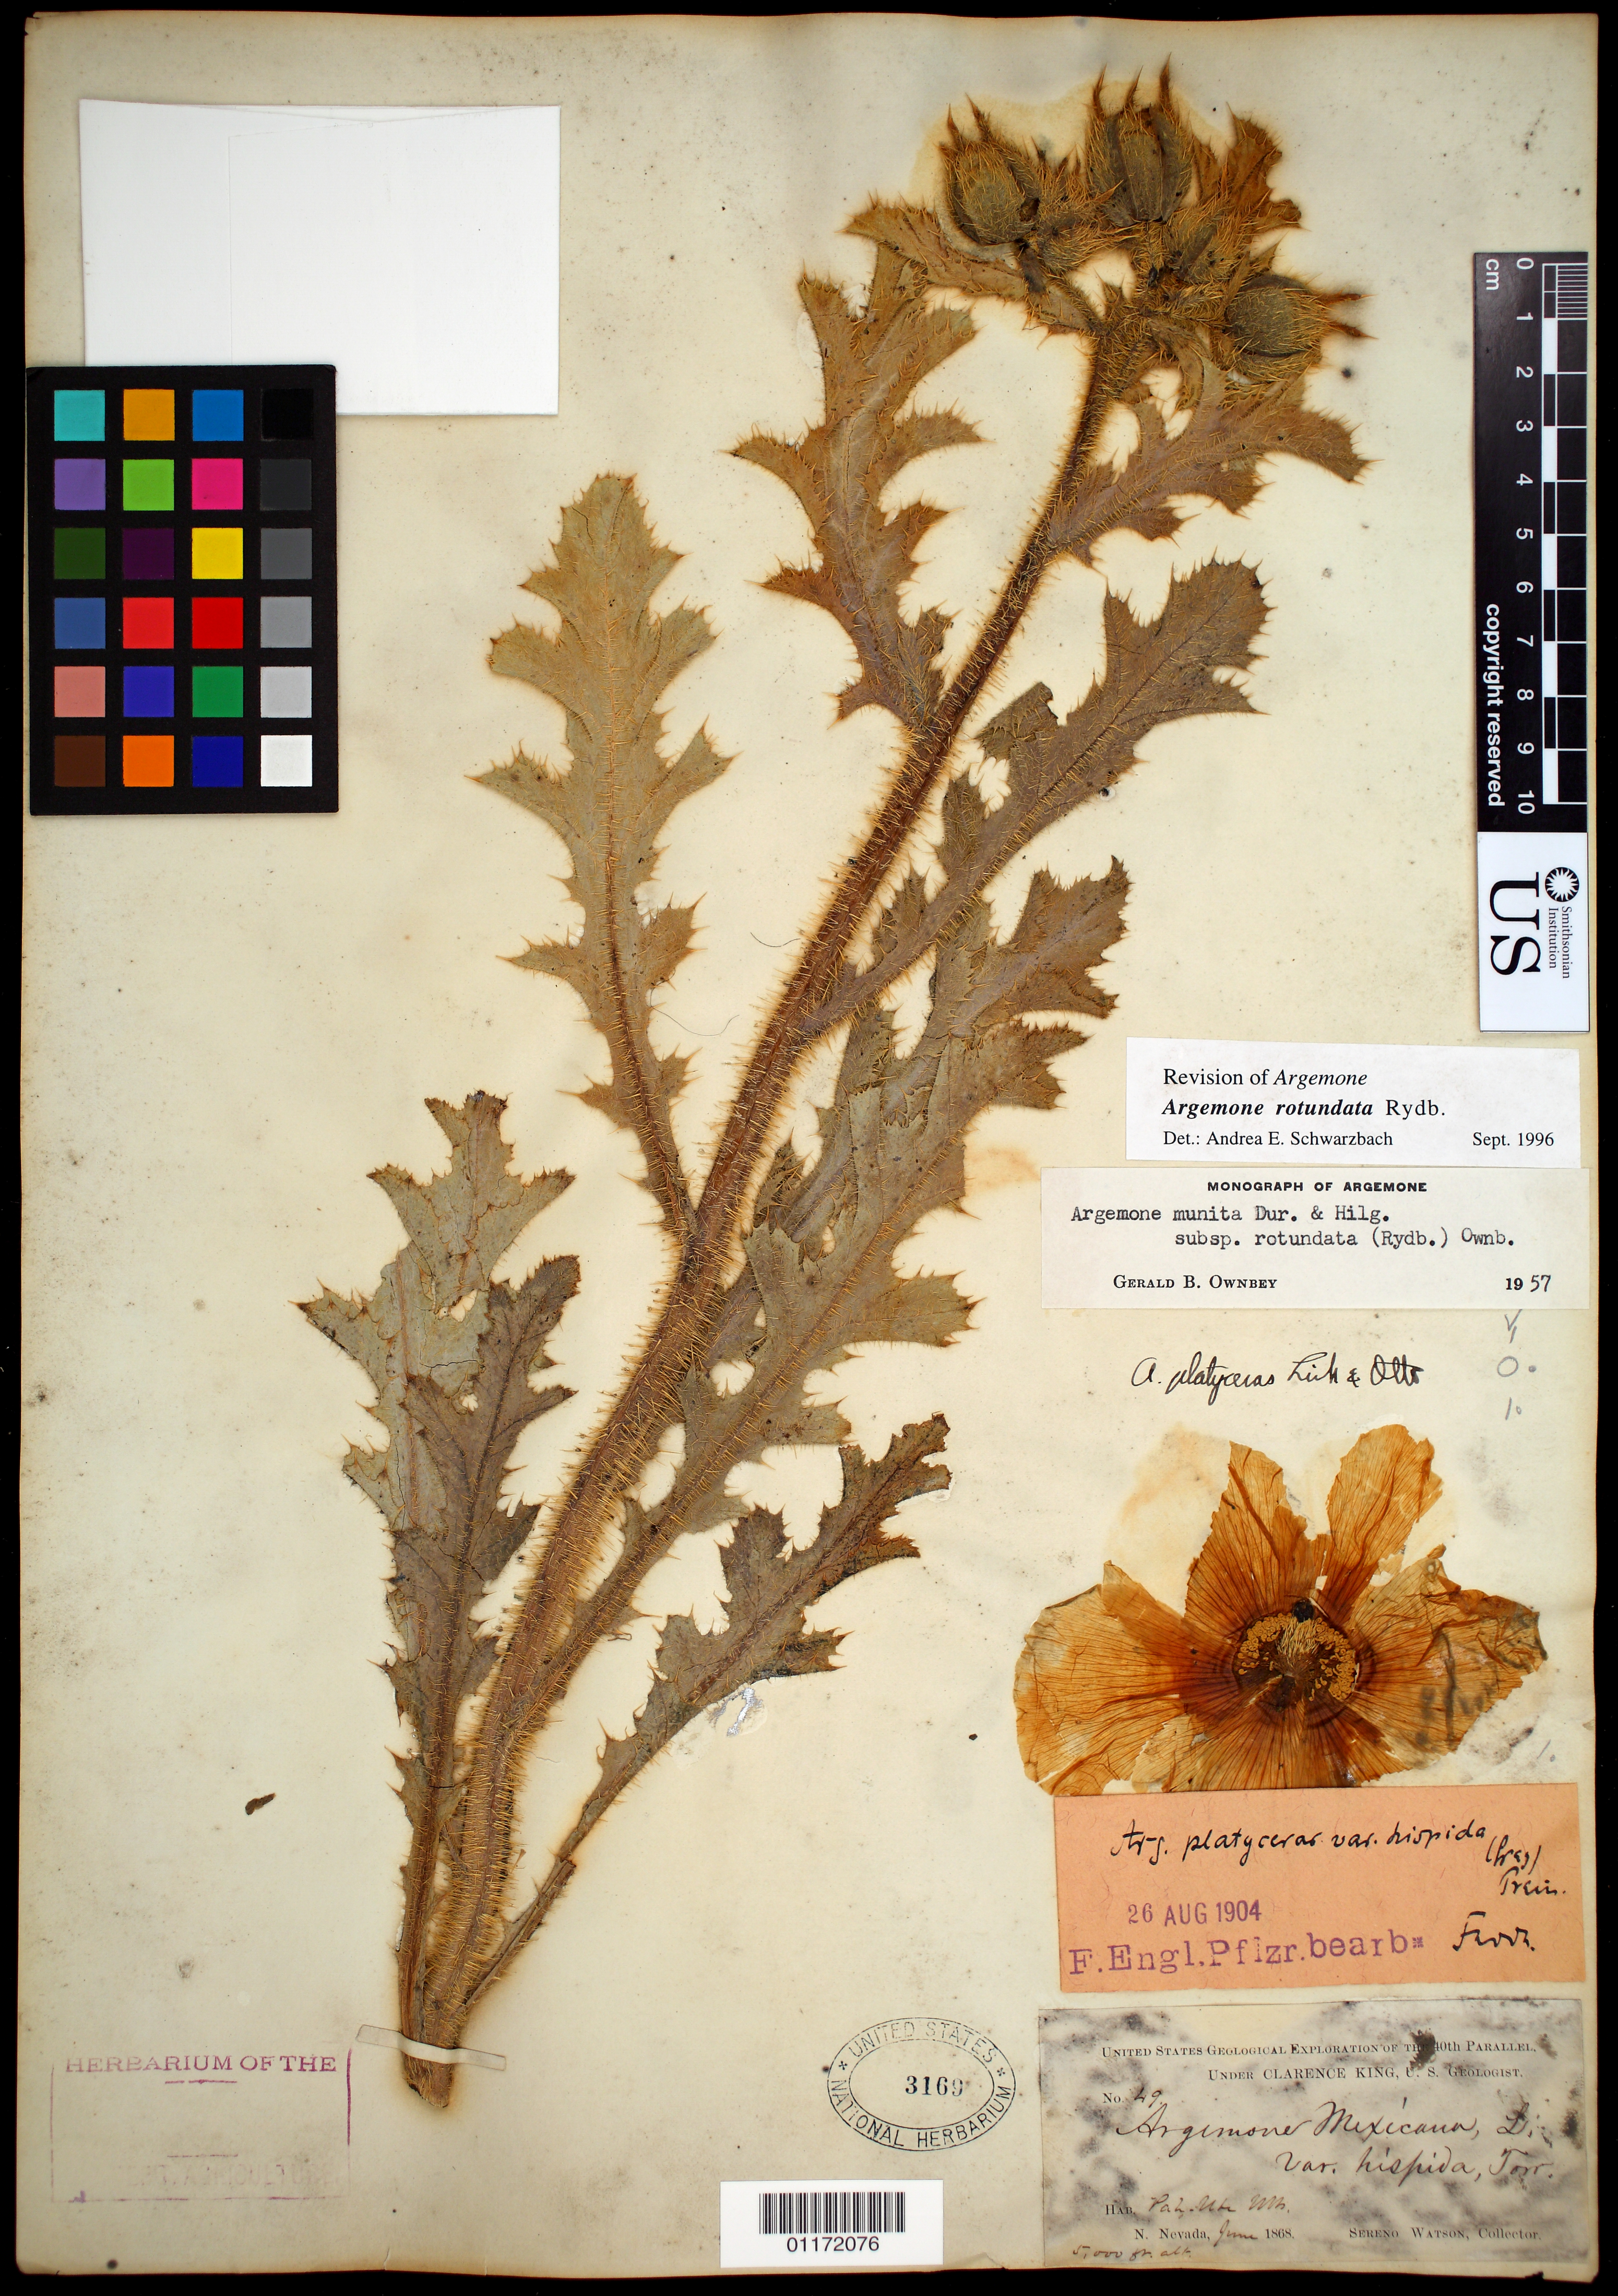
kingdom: Plantae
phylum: Tracheophyta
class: Magnoliopsida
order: Ranunculales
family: Papaveraceae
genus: Argemone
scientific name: Argemone rotundata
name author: Rydb.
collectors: S. Watson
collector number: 49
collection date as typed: Jun 1868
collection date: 1868-06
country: United States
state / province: Nevada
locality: Pah- Ute Mountains.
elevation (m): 1524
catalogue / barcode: US 3169